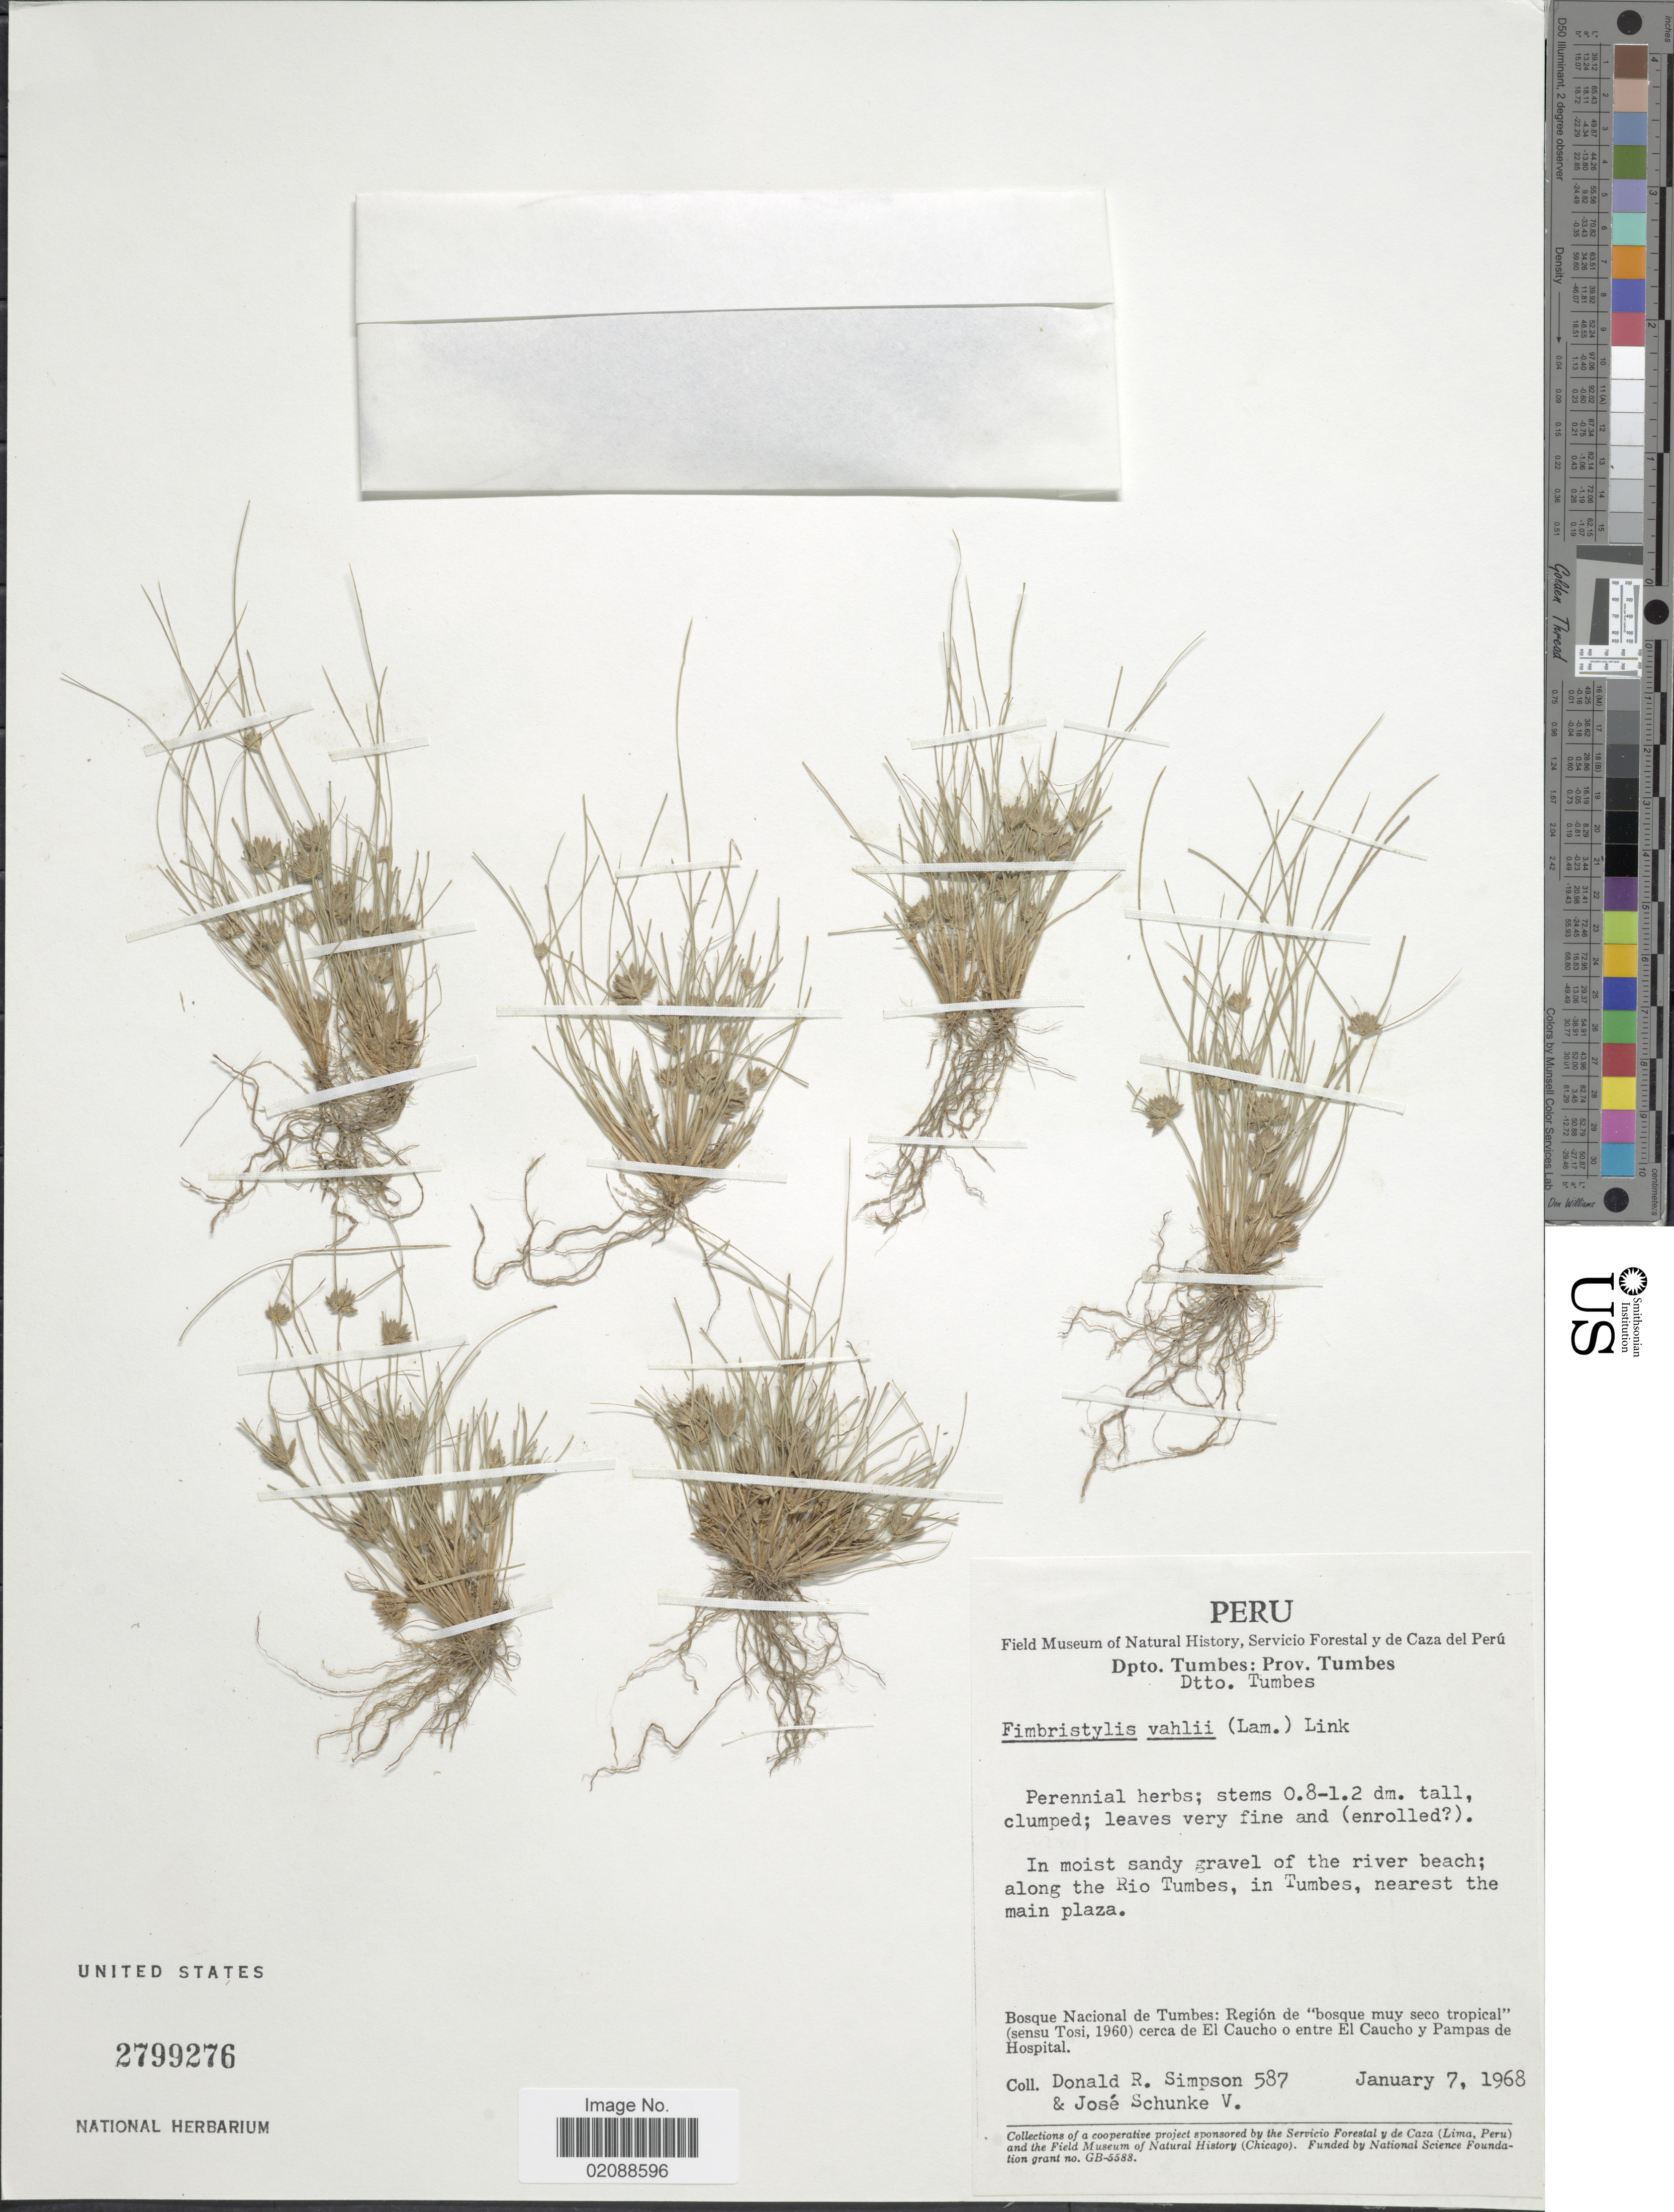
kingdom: Plantae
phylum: Tracheophyta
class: Liliopsida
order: Poales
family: Cyperaceae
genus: Fimbristylis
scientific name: Fimbristylis vahlii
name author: (Lam.) Link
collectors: D. R. Simpson & J. Schunke Vigo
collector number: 587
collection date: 1968-01-07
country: Peru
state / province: Tumbes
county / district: Tumbes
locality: Prov. Tumbes, along the Rio Tumbes, in Tumbes, nearest the main plaza, Bosque Nacional de Tumbes: Region de "Bosque muy seco tropical" (sensu Tosi, 1960) cerca de El Caucho o entre El Caucho y Pampas de Hospital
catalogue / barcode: US 2799276